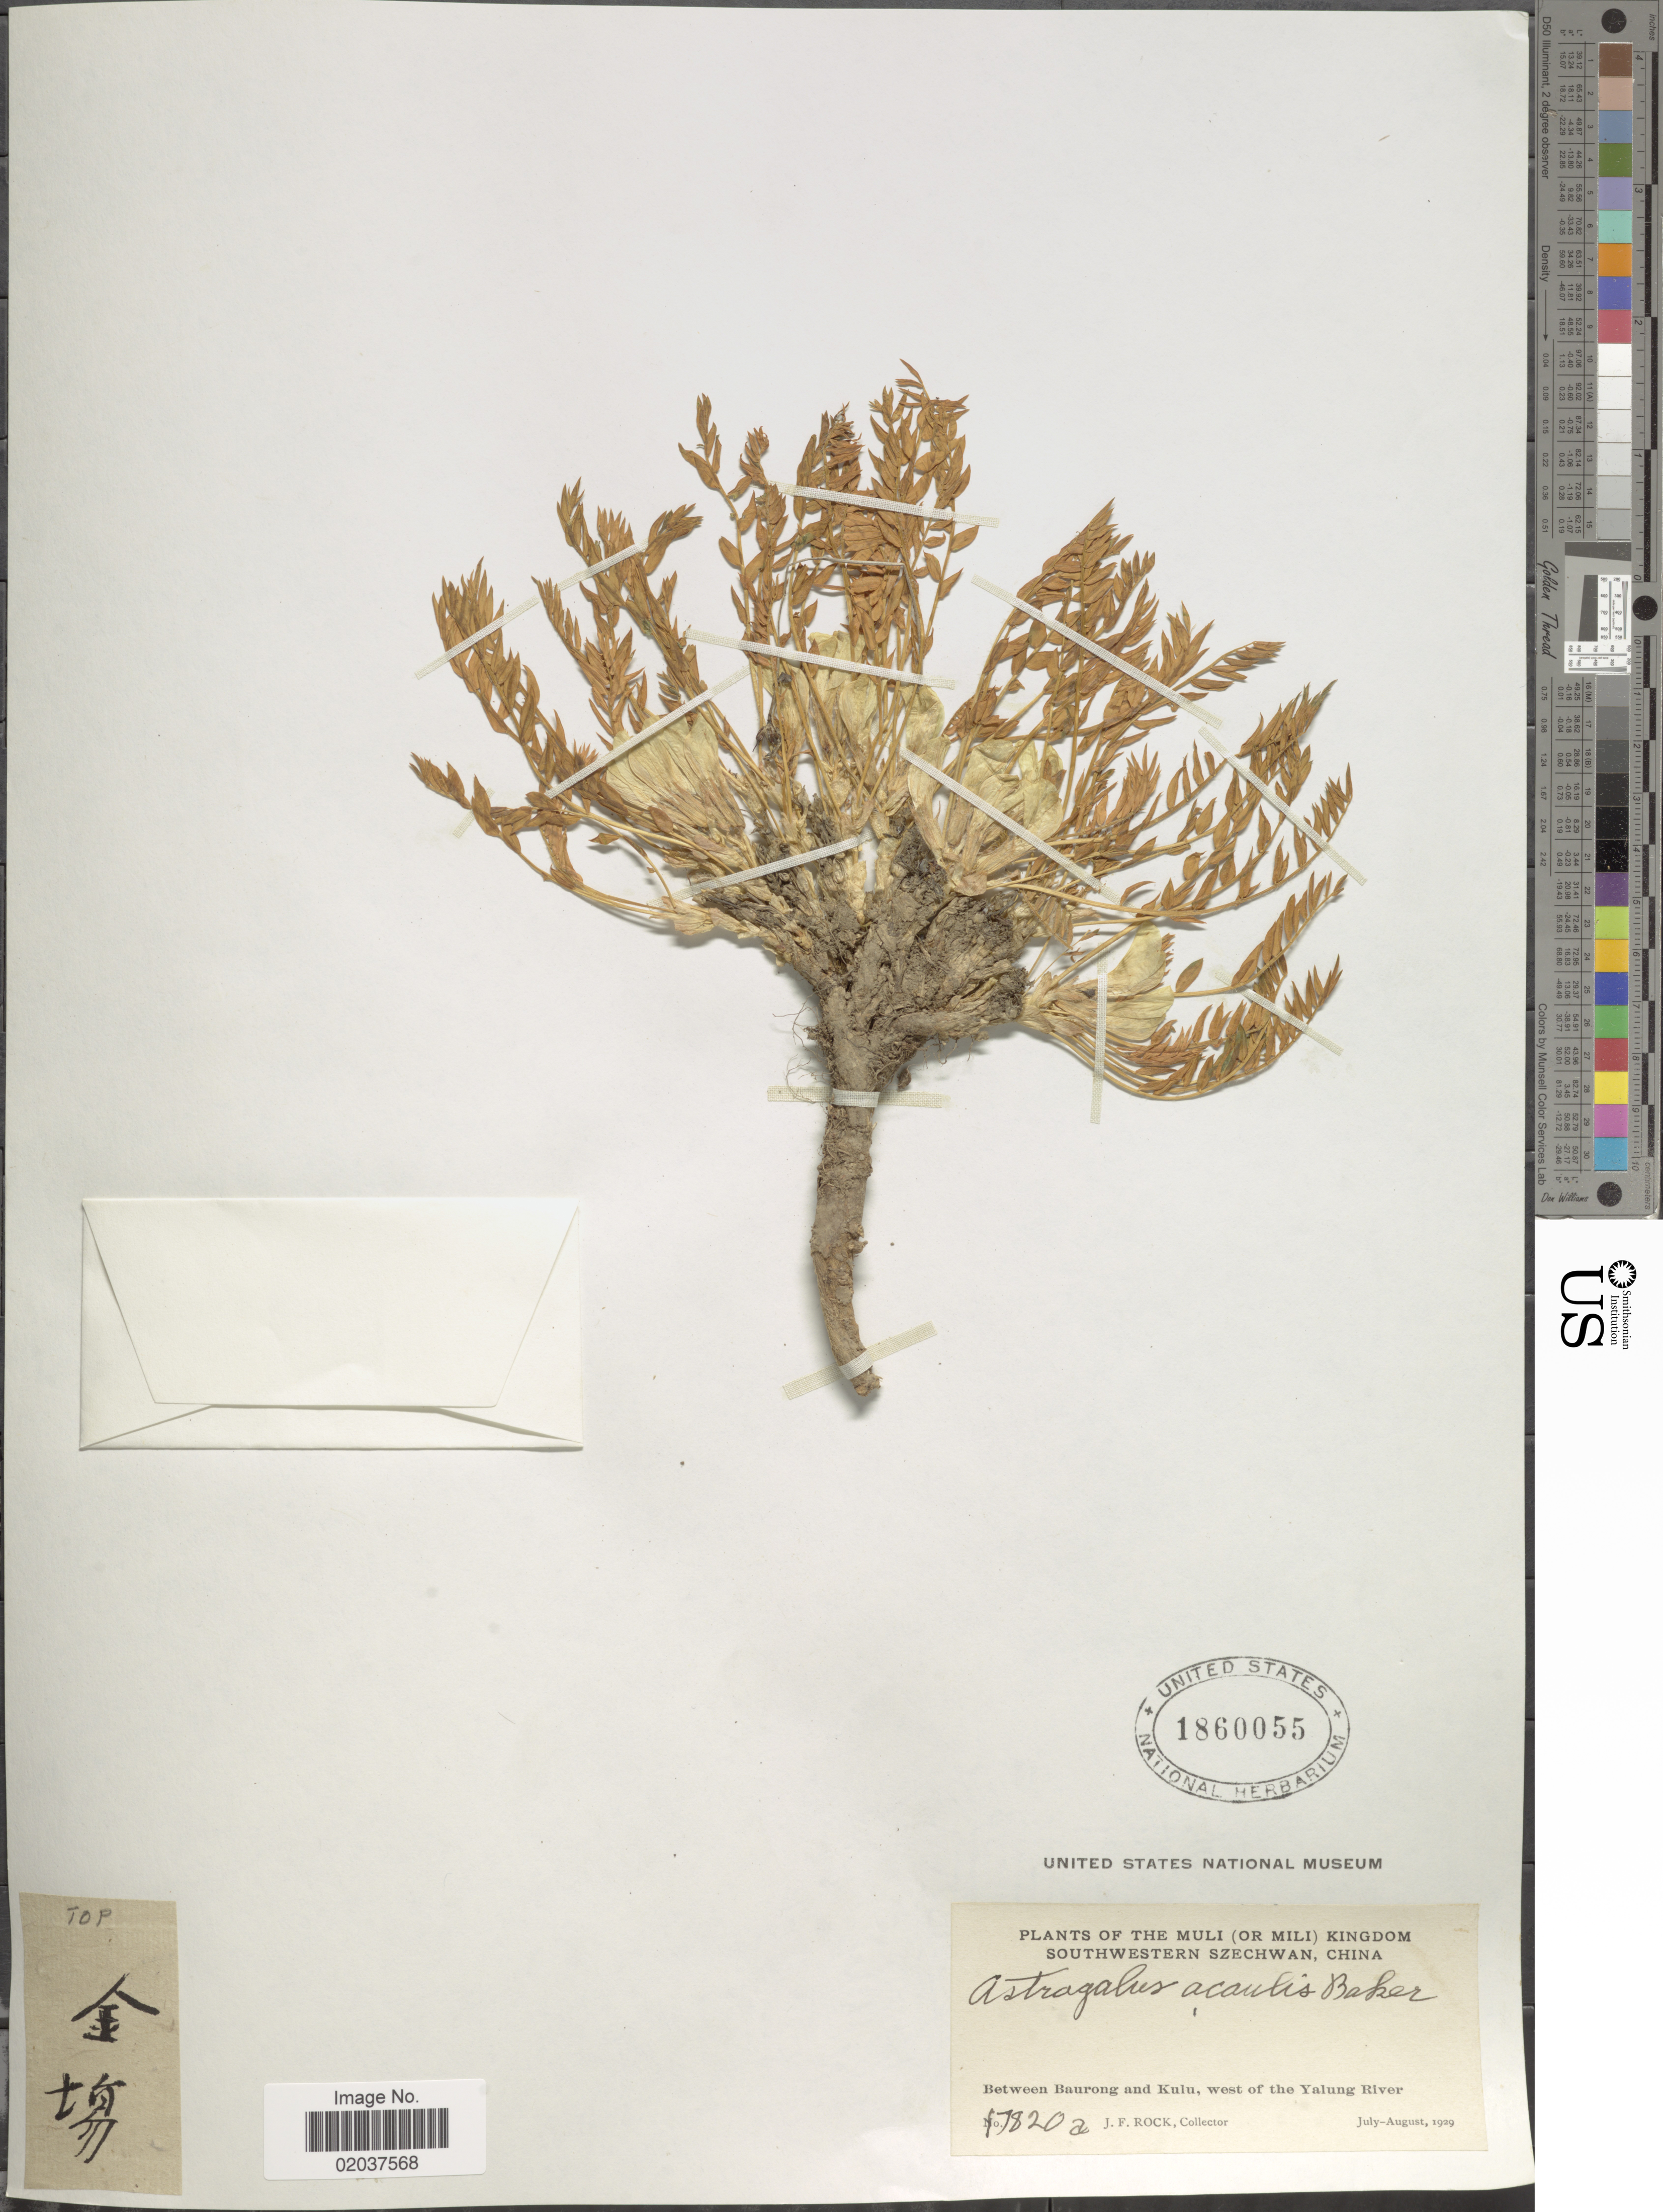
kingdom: Plantae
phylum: Tracheophyta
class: Magnoliopsida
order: Fabales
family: Fabaceae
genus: Astragalus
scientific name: Astragalus acaulis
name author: Baker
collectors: J. Rock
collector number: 7820a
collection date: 1929-07/1929-08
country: China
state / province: Sichuan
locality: Szechwan, Muli (or Mili) Kingdom southwestern Szechwan, Between Baurong and Kuiu, west of Yalung River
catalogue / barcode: US 1860055